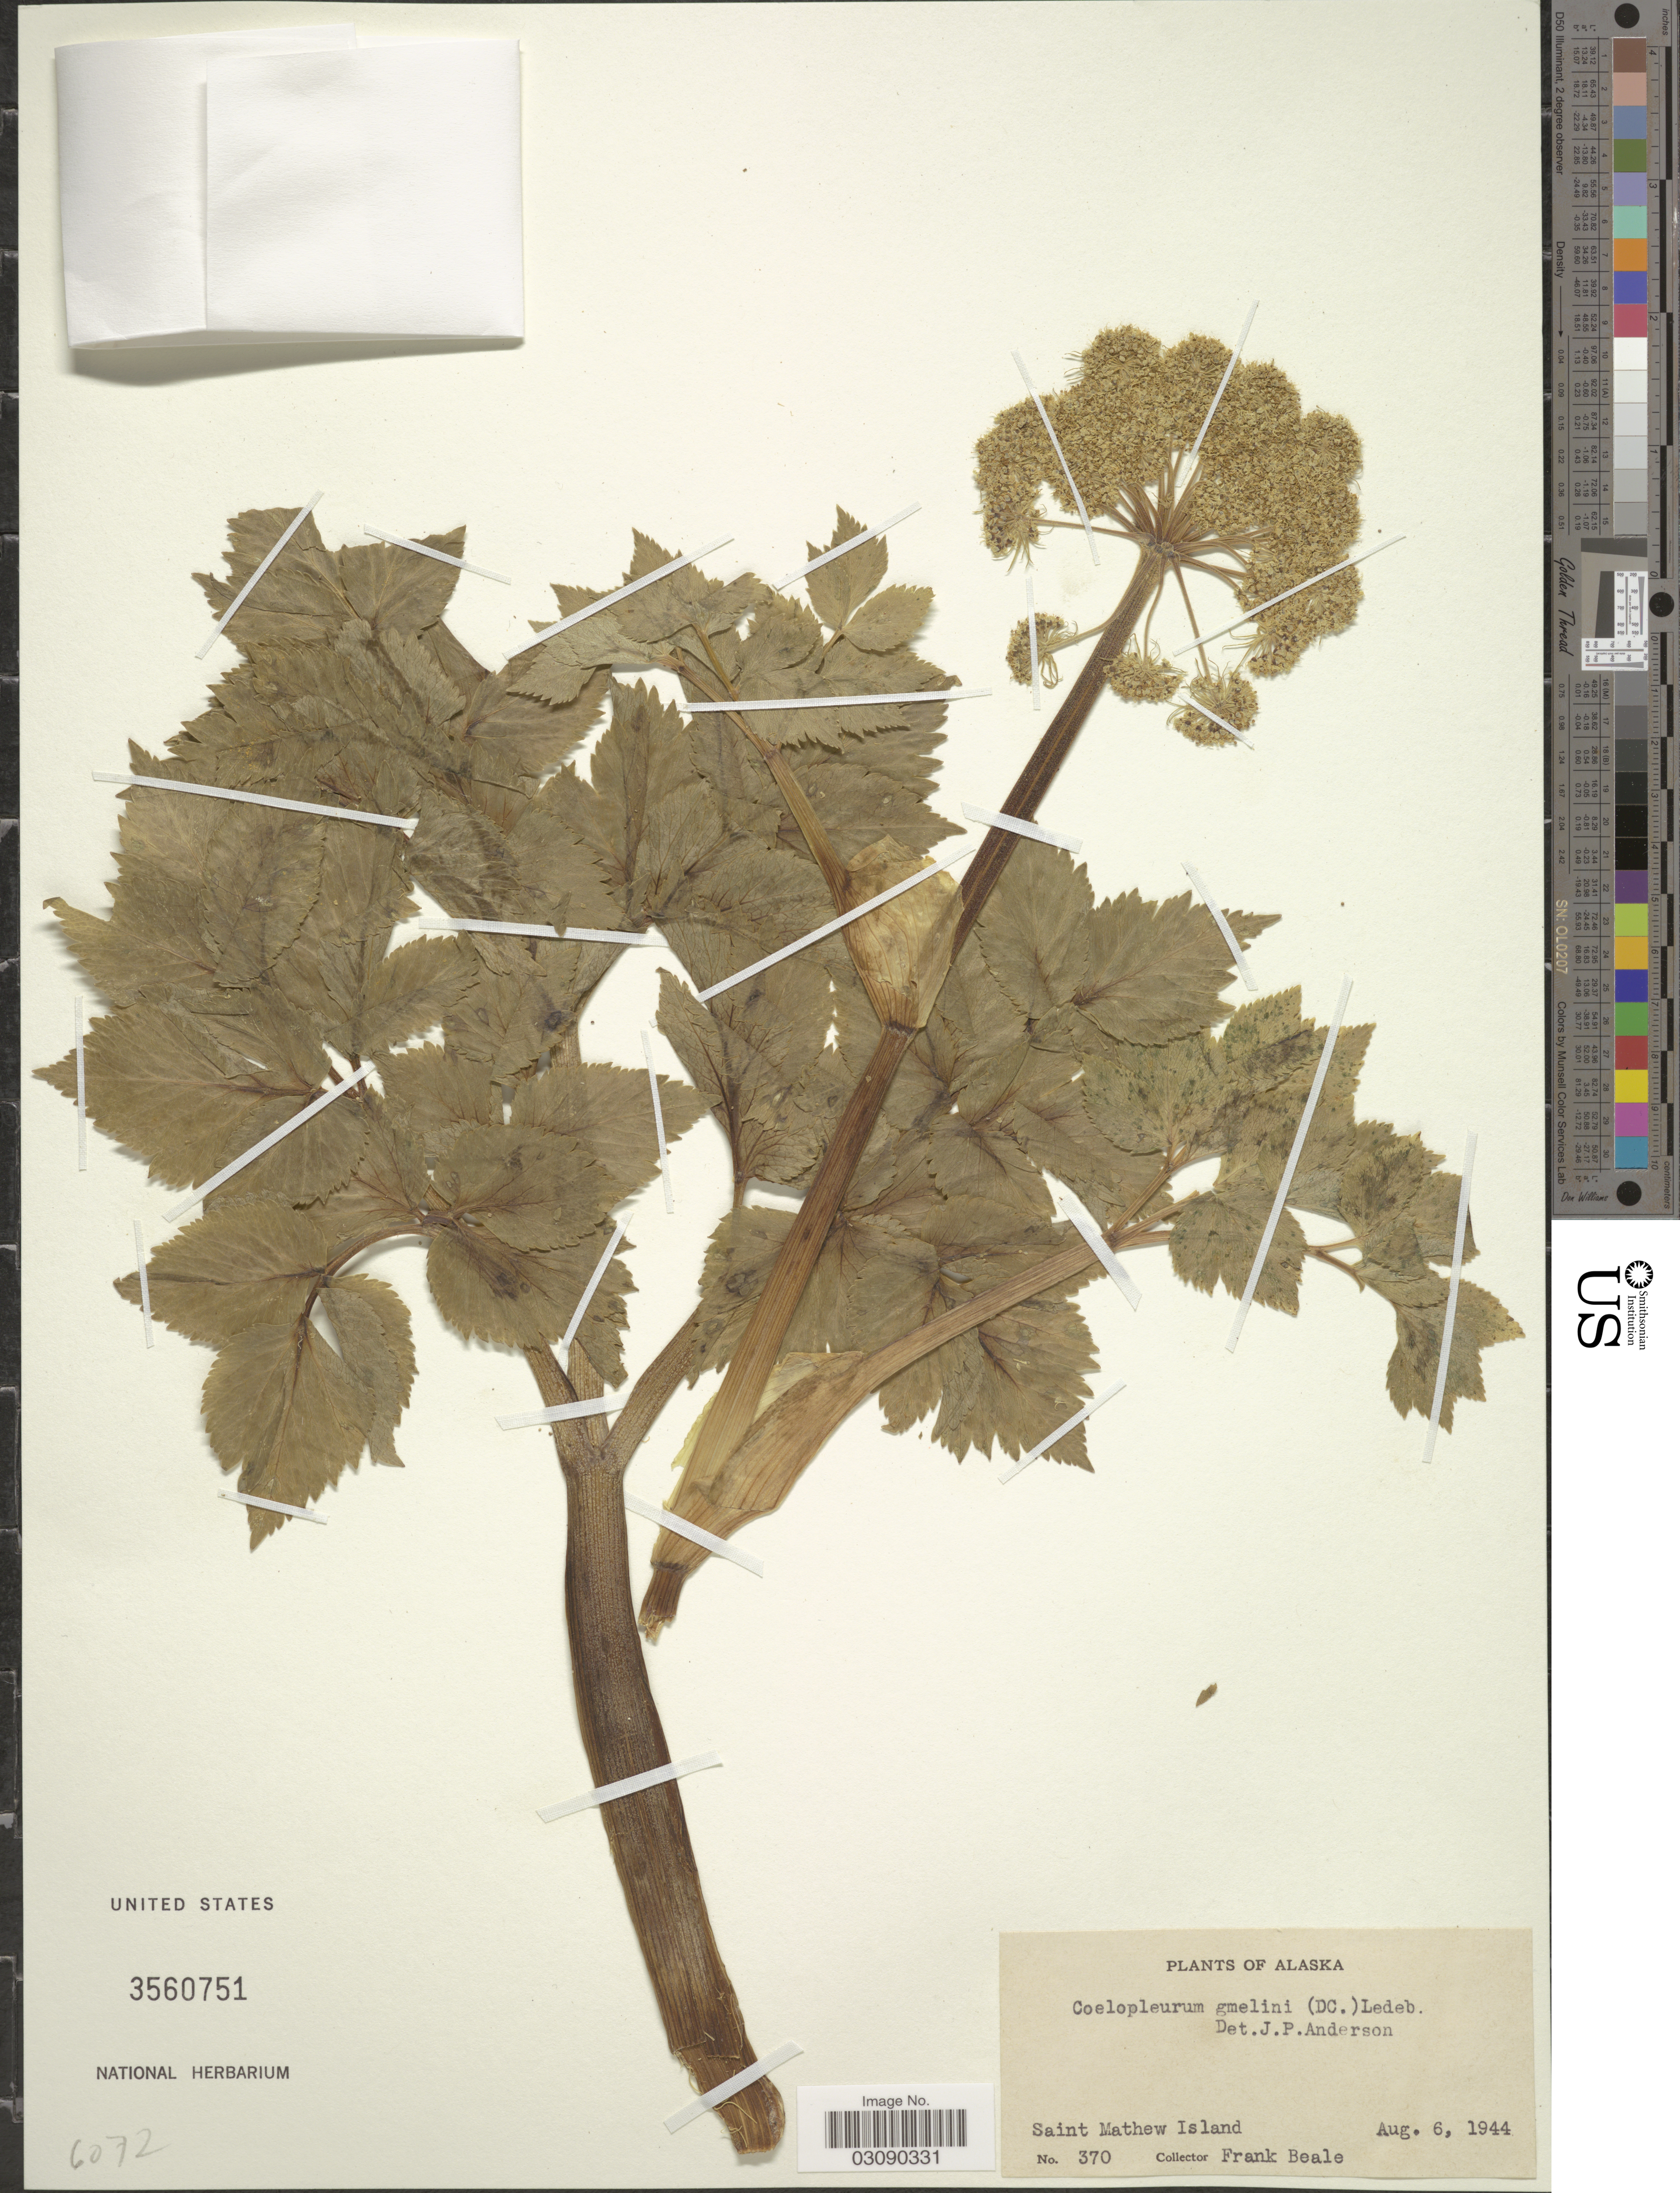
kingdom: Plantae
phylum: Tracheophyta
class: Magnoliopsida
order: Apiales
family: Apiaceae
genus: Angelica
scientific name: Angelica lucida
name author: L.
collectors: F. Beals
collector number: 370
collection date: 1944-08-06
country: United States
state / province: Alaska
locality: Saint Mathew Island.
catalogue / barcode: US 3560751